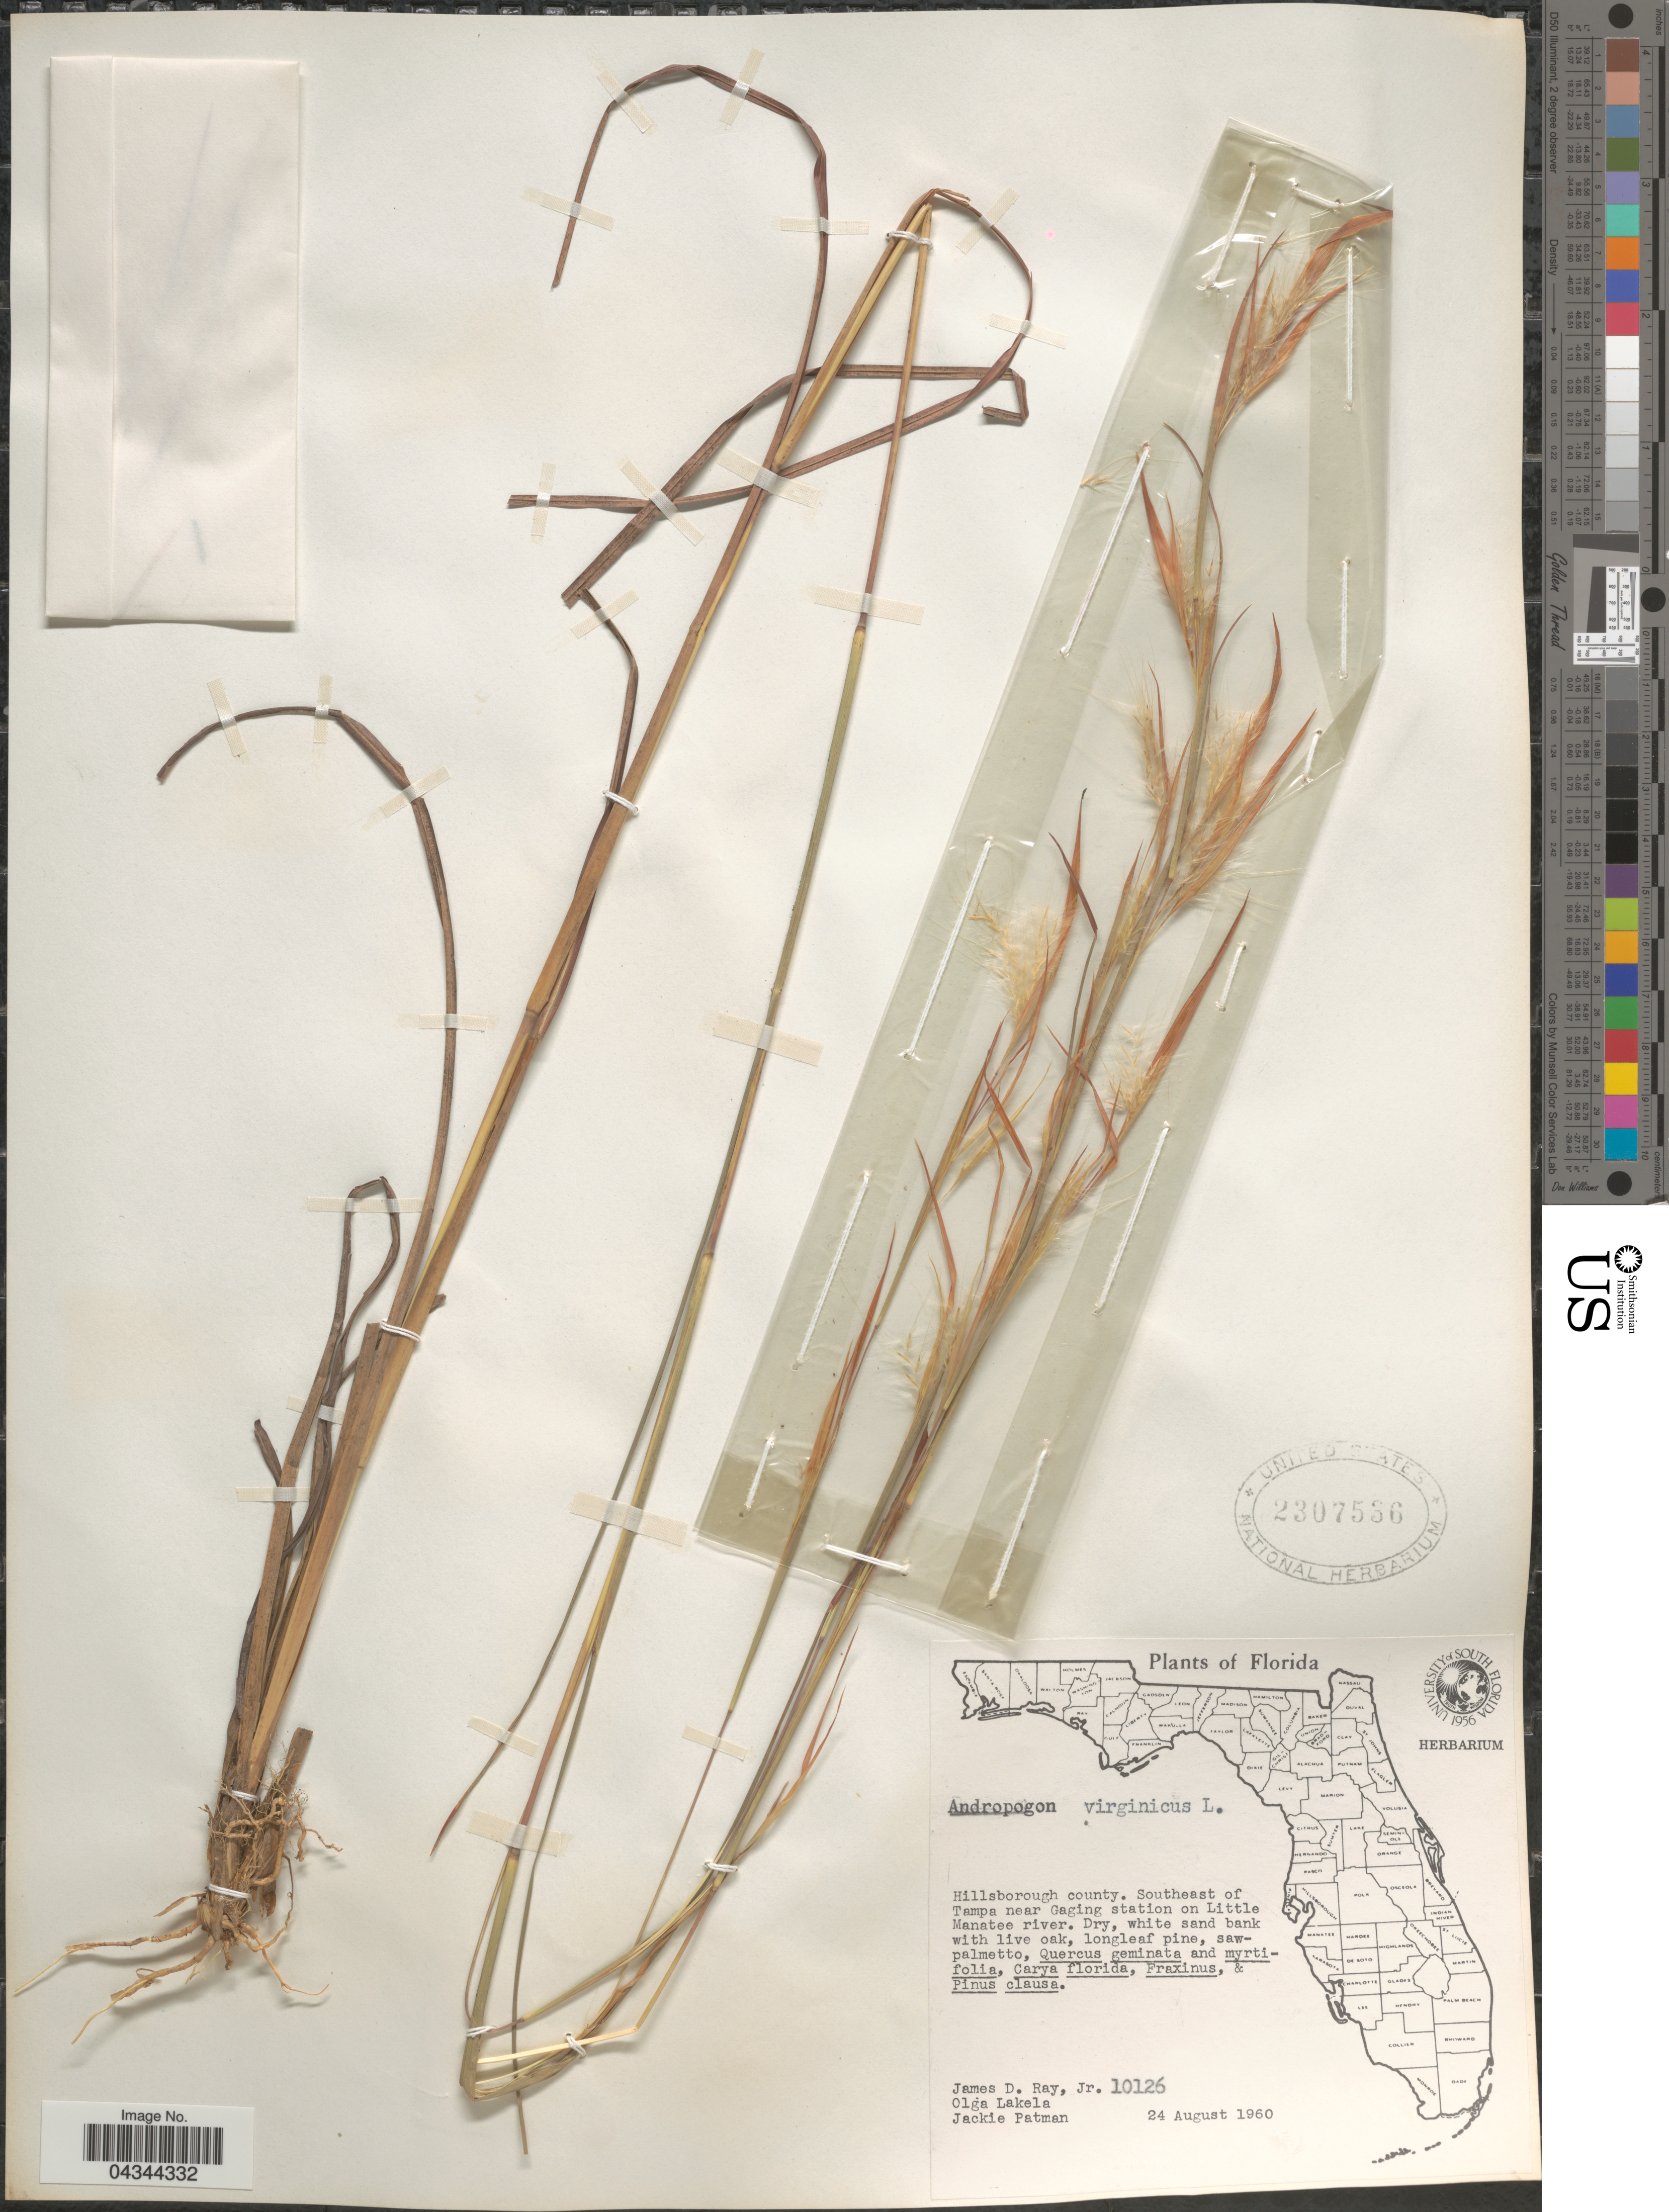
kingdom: Plantae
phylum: Tracheophyta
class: Liliopsida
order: Poales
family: Poaceae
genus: Andropogon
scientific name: Andropogon virginicus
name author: L.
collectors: J. D. Ray Jr., O. K. Lakela & J. Patman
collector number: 10126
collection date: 1960-08-24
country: United States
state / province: Florida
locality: Hillsborough county. Southeast of Tampa near Gaging station on Little Manatee river.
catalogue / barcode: US 2307536